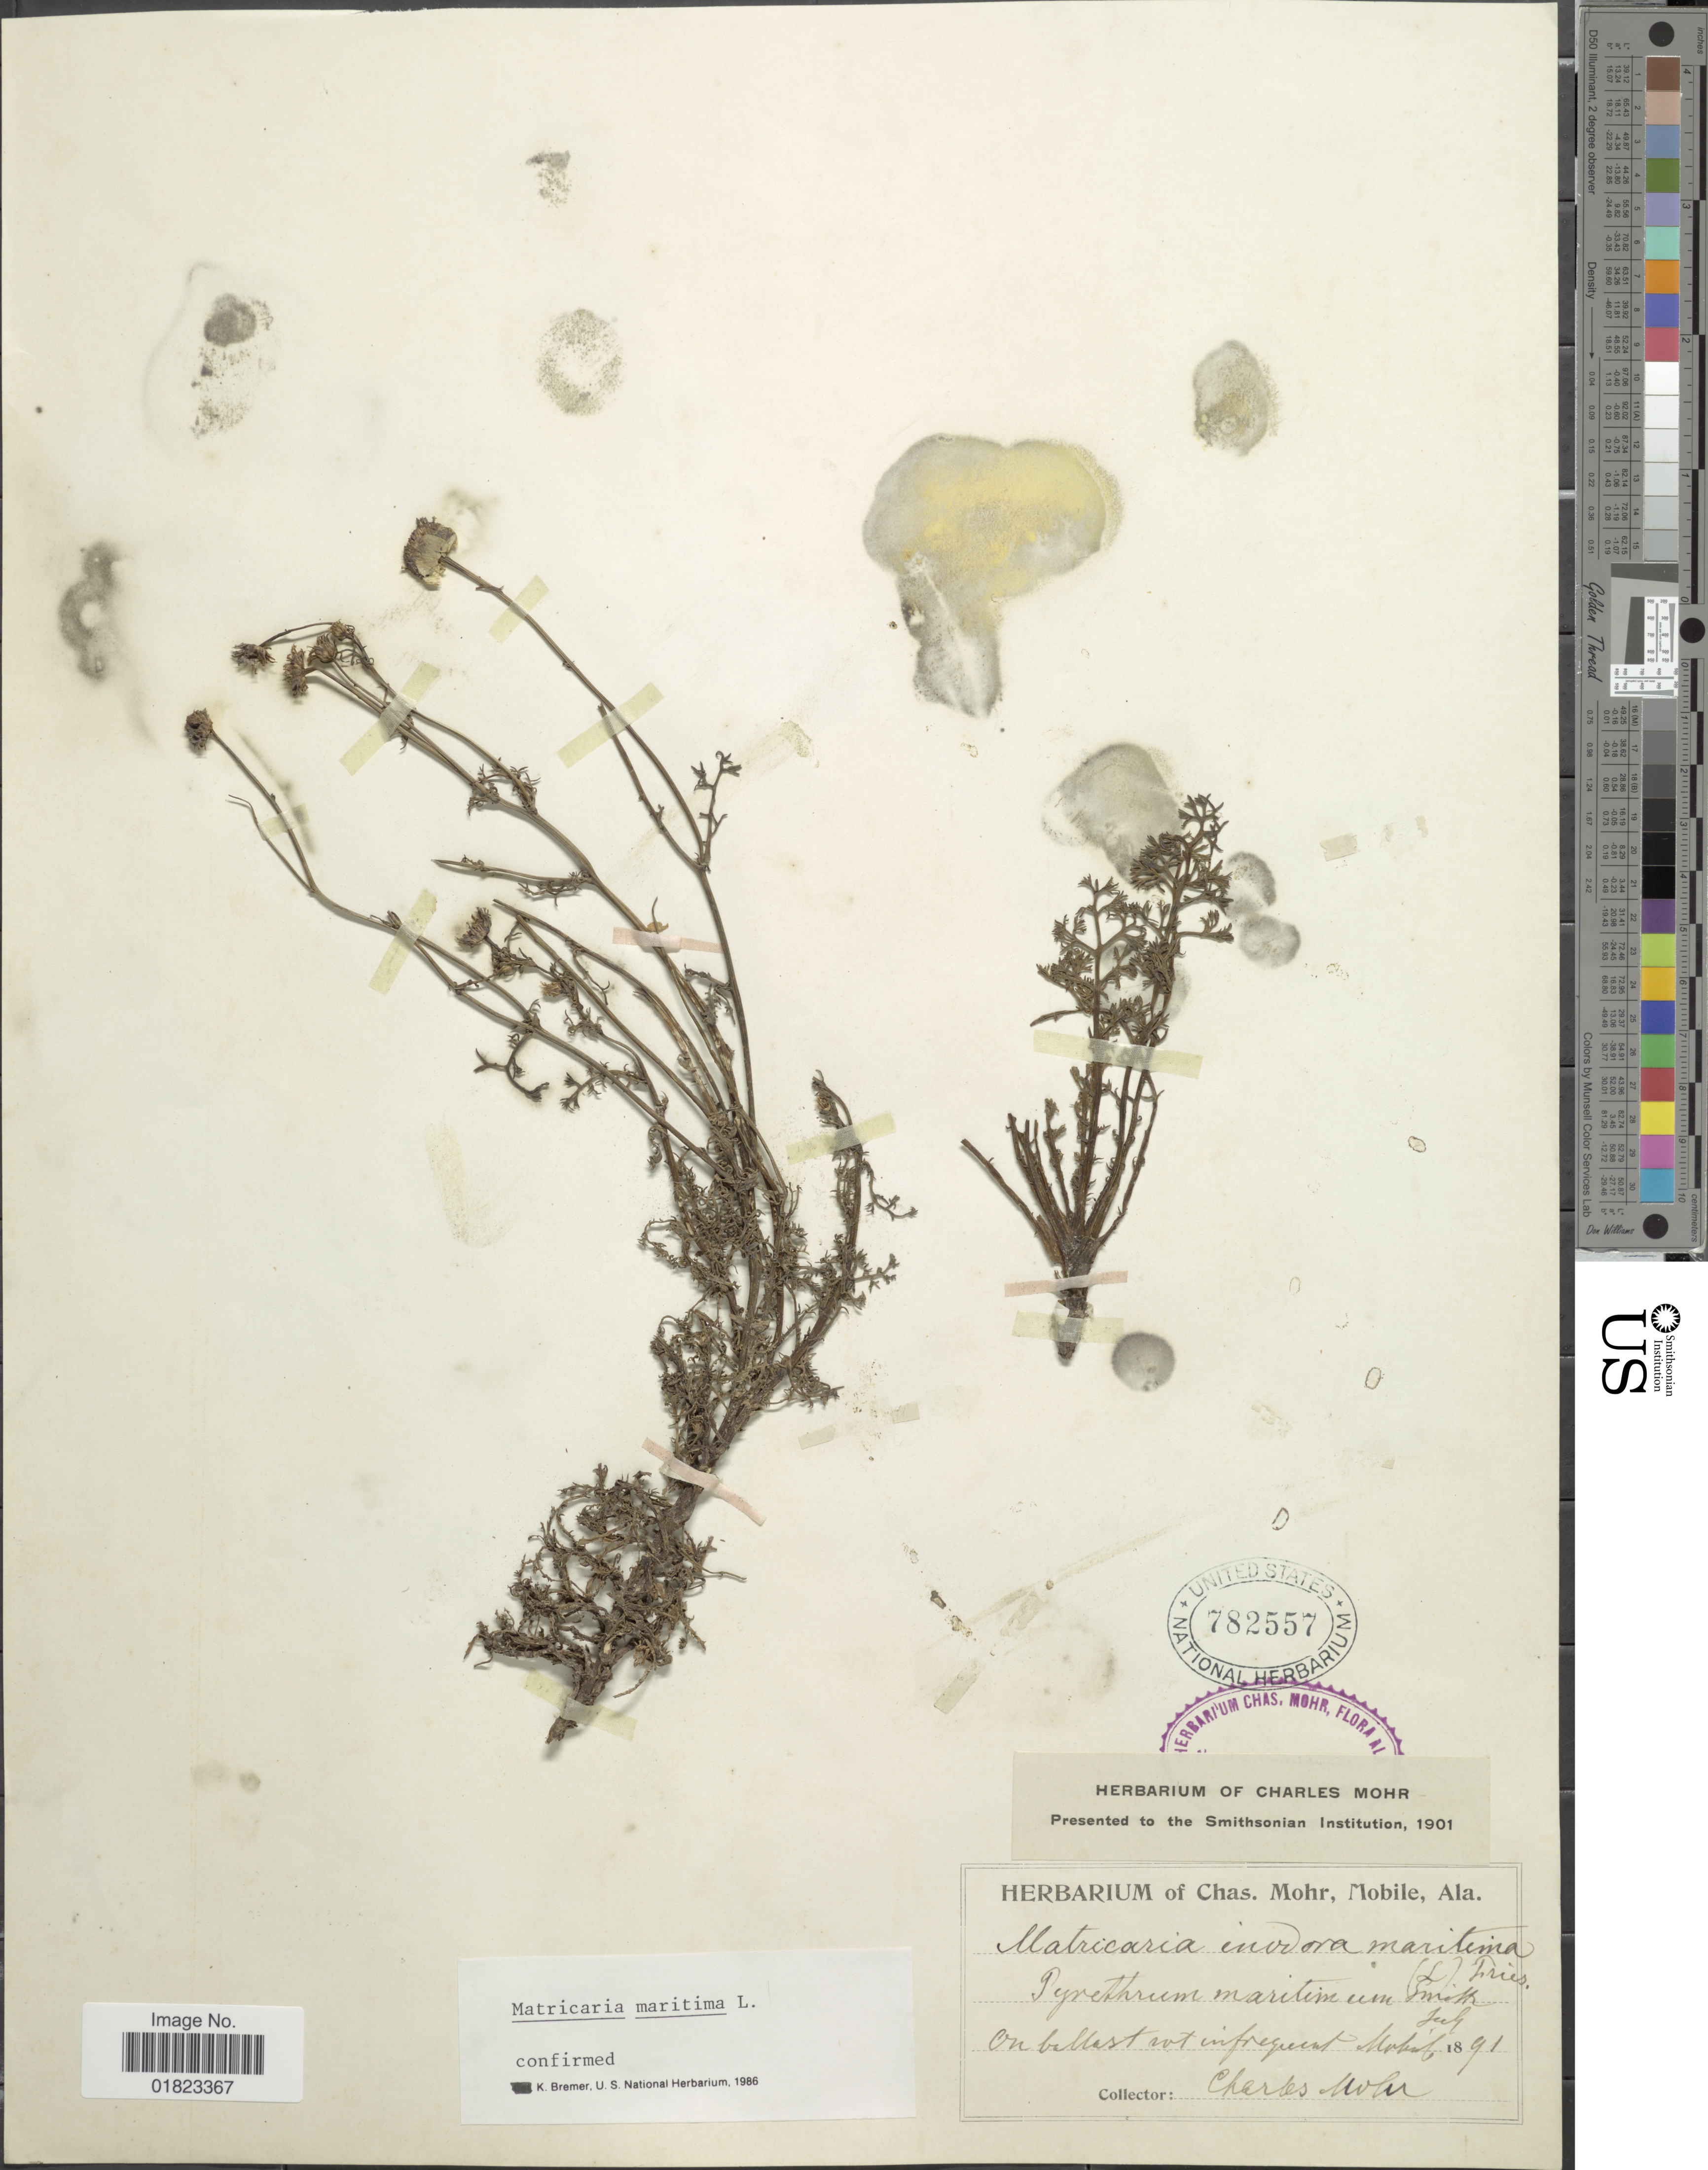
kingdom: Plantae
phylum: Tracheophyta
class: Magnoliopsida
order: Asterales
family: Asteraceae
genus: Tripleurospermum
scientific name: Tripleurospermum maritimum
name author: (L.) W.D.J. Koch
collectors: Mohr, C. T. (herbarium)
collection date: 1891-07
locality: On nallest rot infrequent m [illegible text]. [interpreted]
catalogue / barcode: US 782557